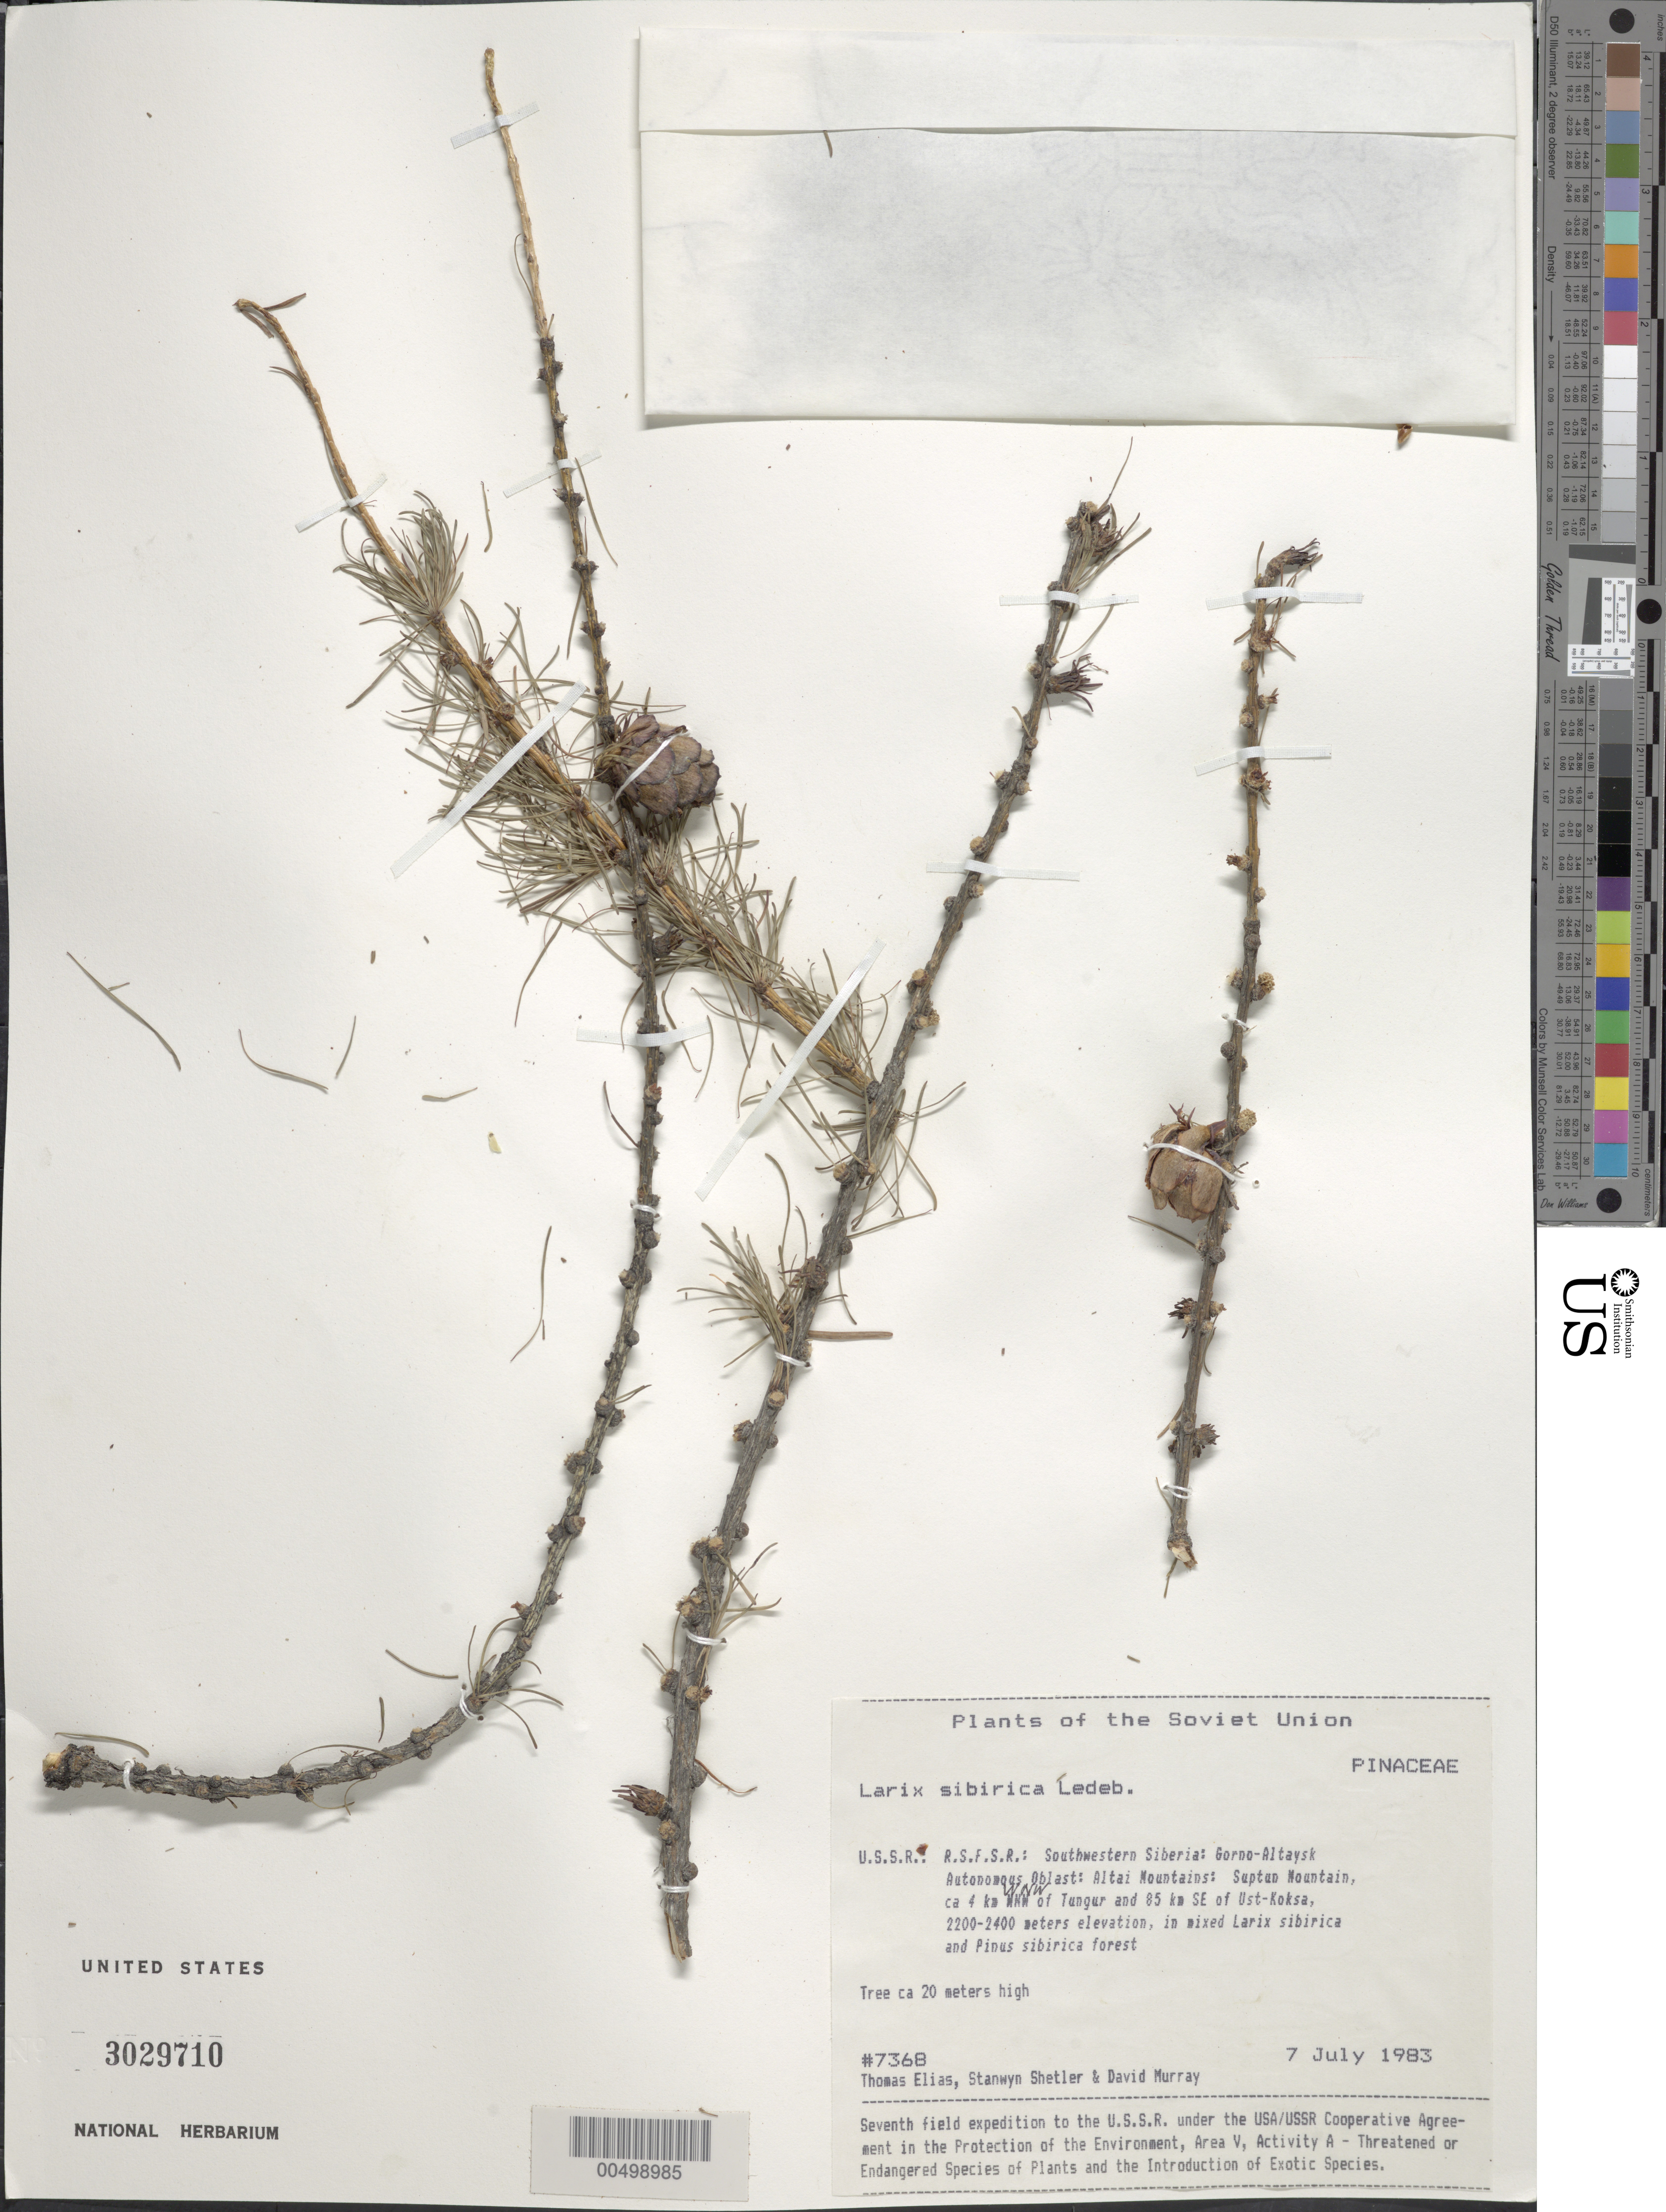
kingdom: Plantae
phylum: Tracheophyta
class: Pinopsida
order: Pinales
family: Pinaceae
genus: Larix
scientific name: Larix sibirica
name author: Ledeb.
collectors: T. Elias, S. Shetler & D. F. Murray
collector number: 7368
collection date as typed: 07 Jul 1983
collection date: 1983-07-07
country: Russian Federation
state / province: Altai Republic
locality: Altai Mountains, Suptun Mountain, ca. 4 km WNW of Tungur and 85 km SE of Ust-Koksa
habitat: in mixed Larix sibirica and Pinus sibirica forest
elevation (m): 2200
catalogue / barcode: US 3029710